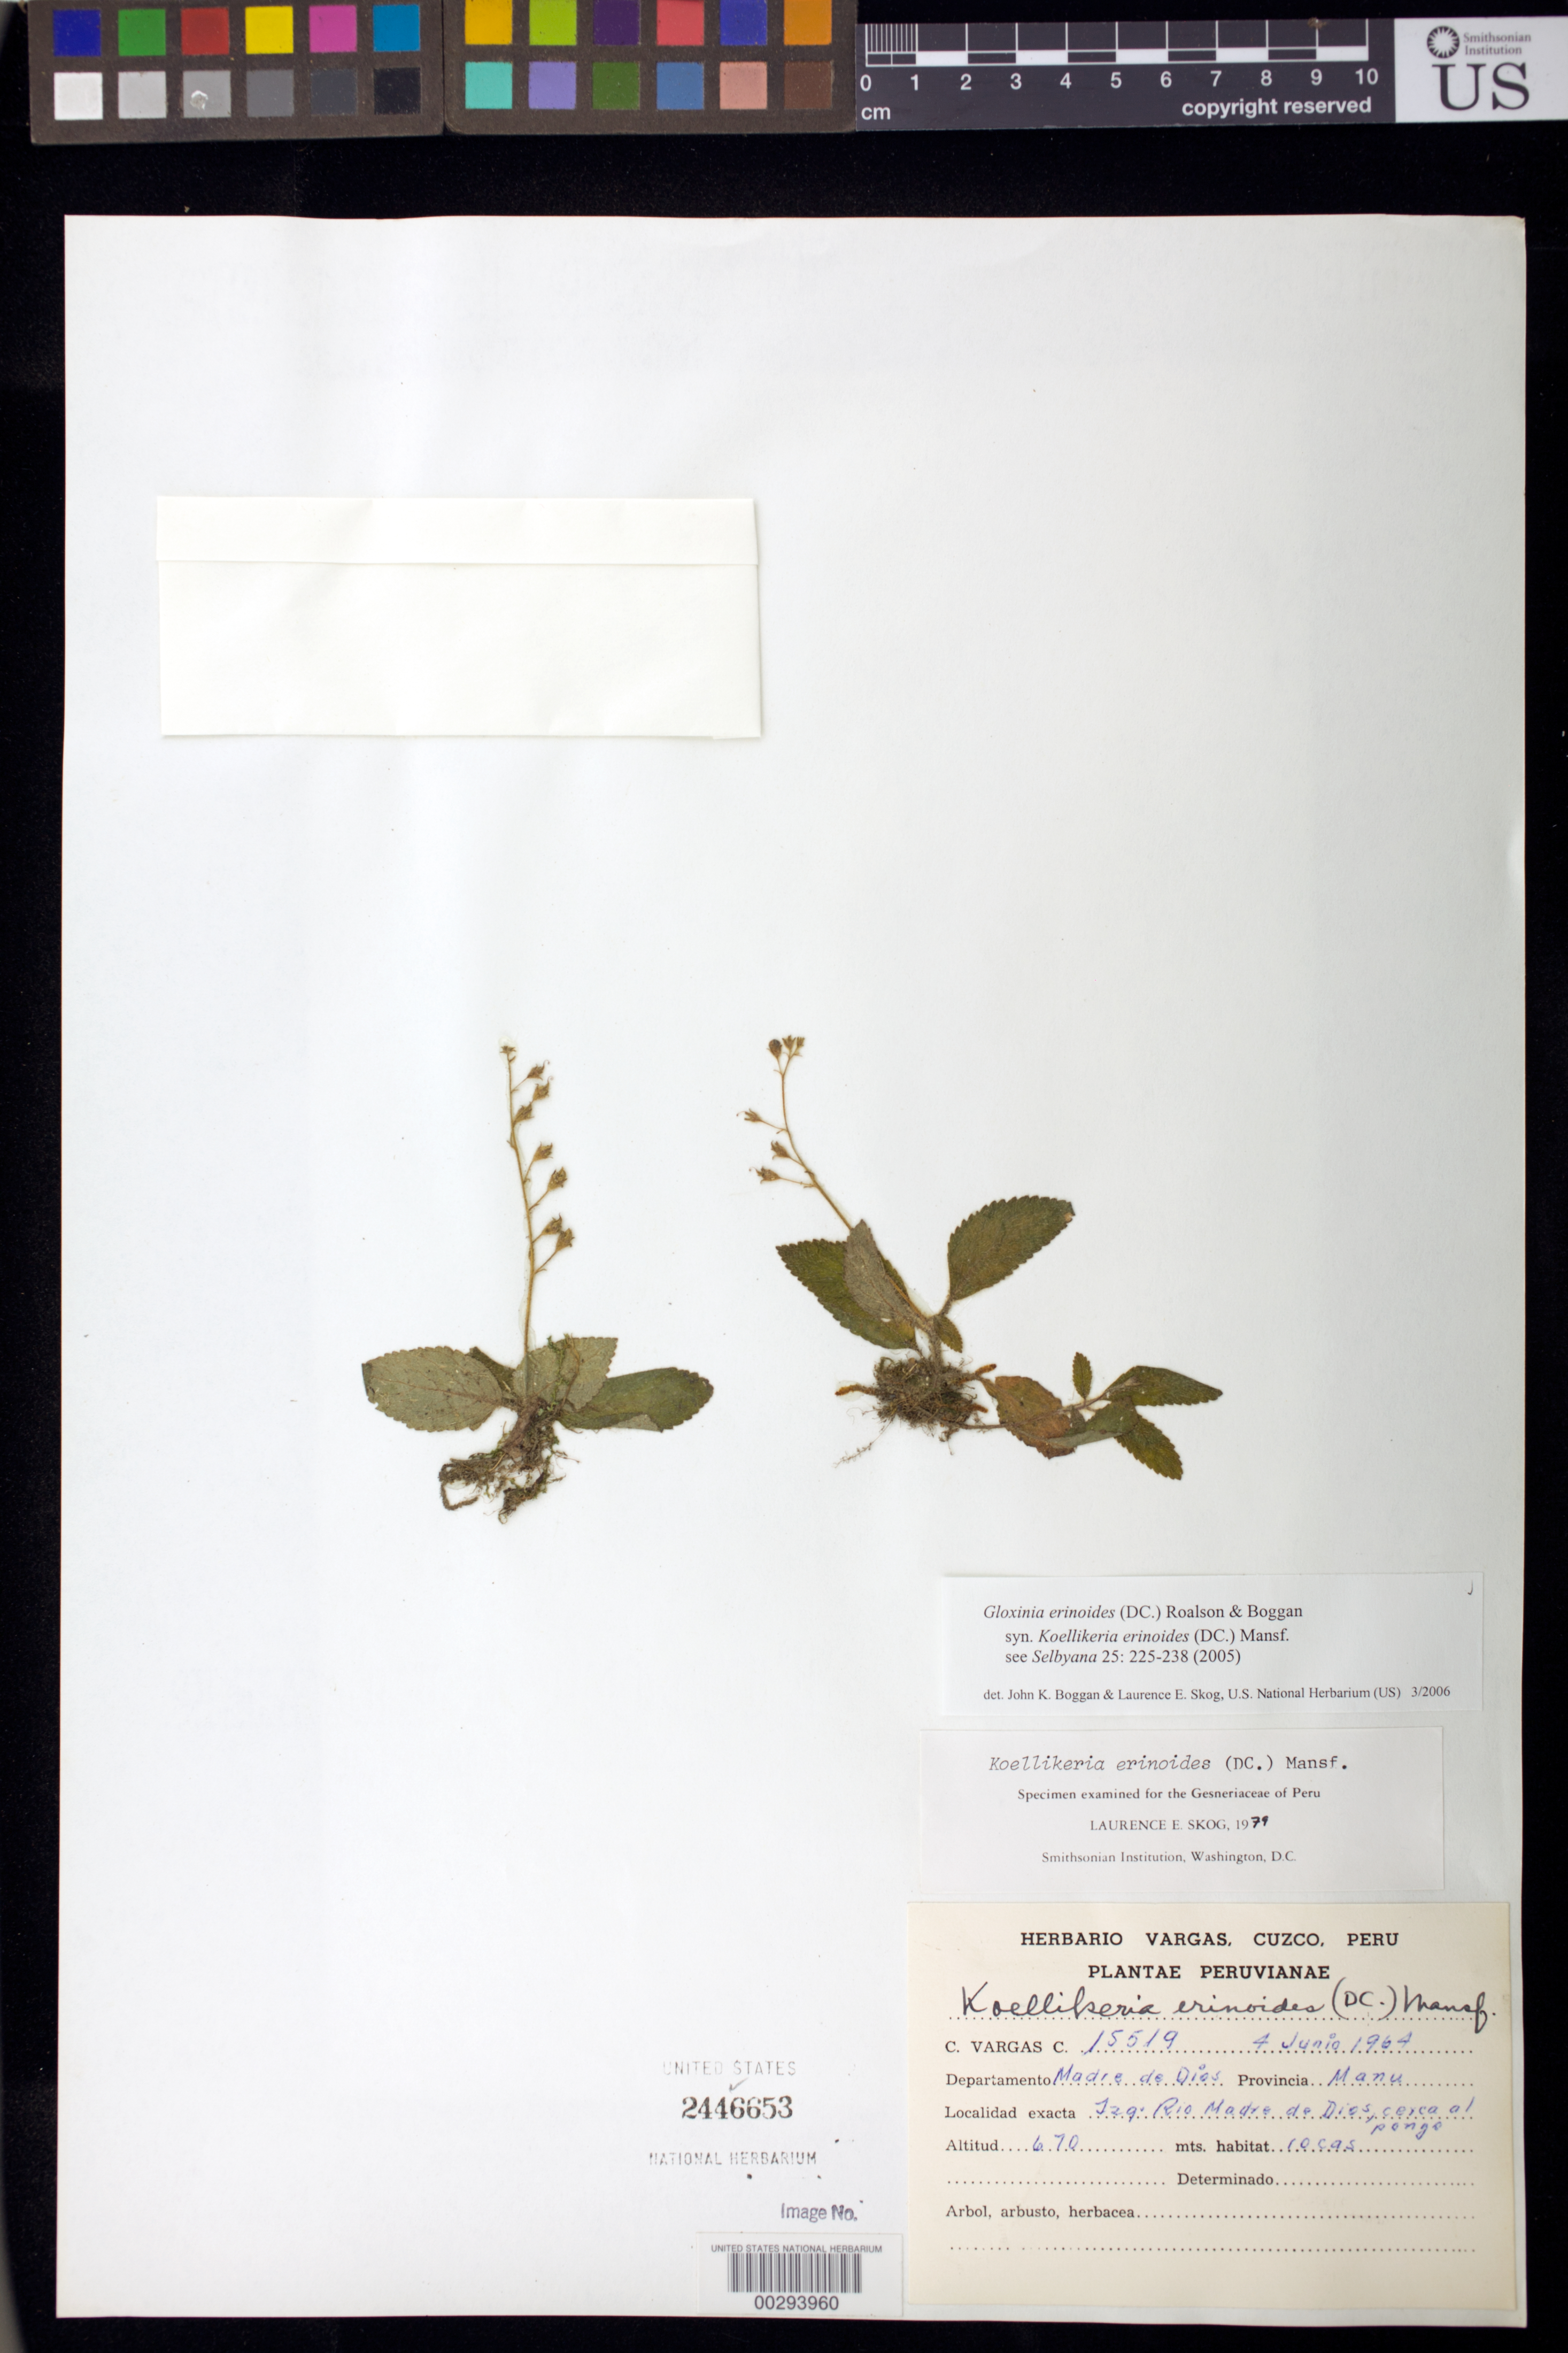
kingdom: Plantae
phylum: Tracheophyta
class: Magnoliopsida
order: Lamiales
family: Gesneriaceae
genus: Gloxinia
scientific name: Gloxinia erinoides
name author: (DC.) Roalson & Boggan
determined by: Boggan, J. K.; Skog, L. E.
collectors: C. Vargas C.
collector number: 15519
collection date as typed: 04 Jun 1964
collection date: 1964-06-04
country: Peru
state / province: Madre de Dios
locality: Prov. Manu; Izq Rio Madre de Dios, cerca al Pongo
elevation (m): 670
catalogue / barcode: US 2446653